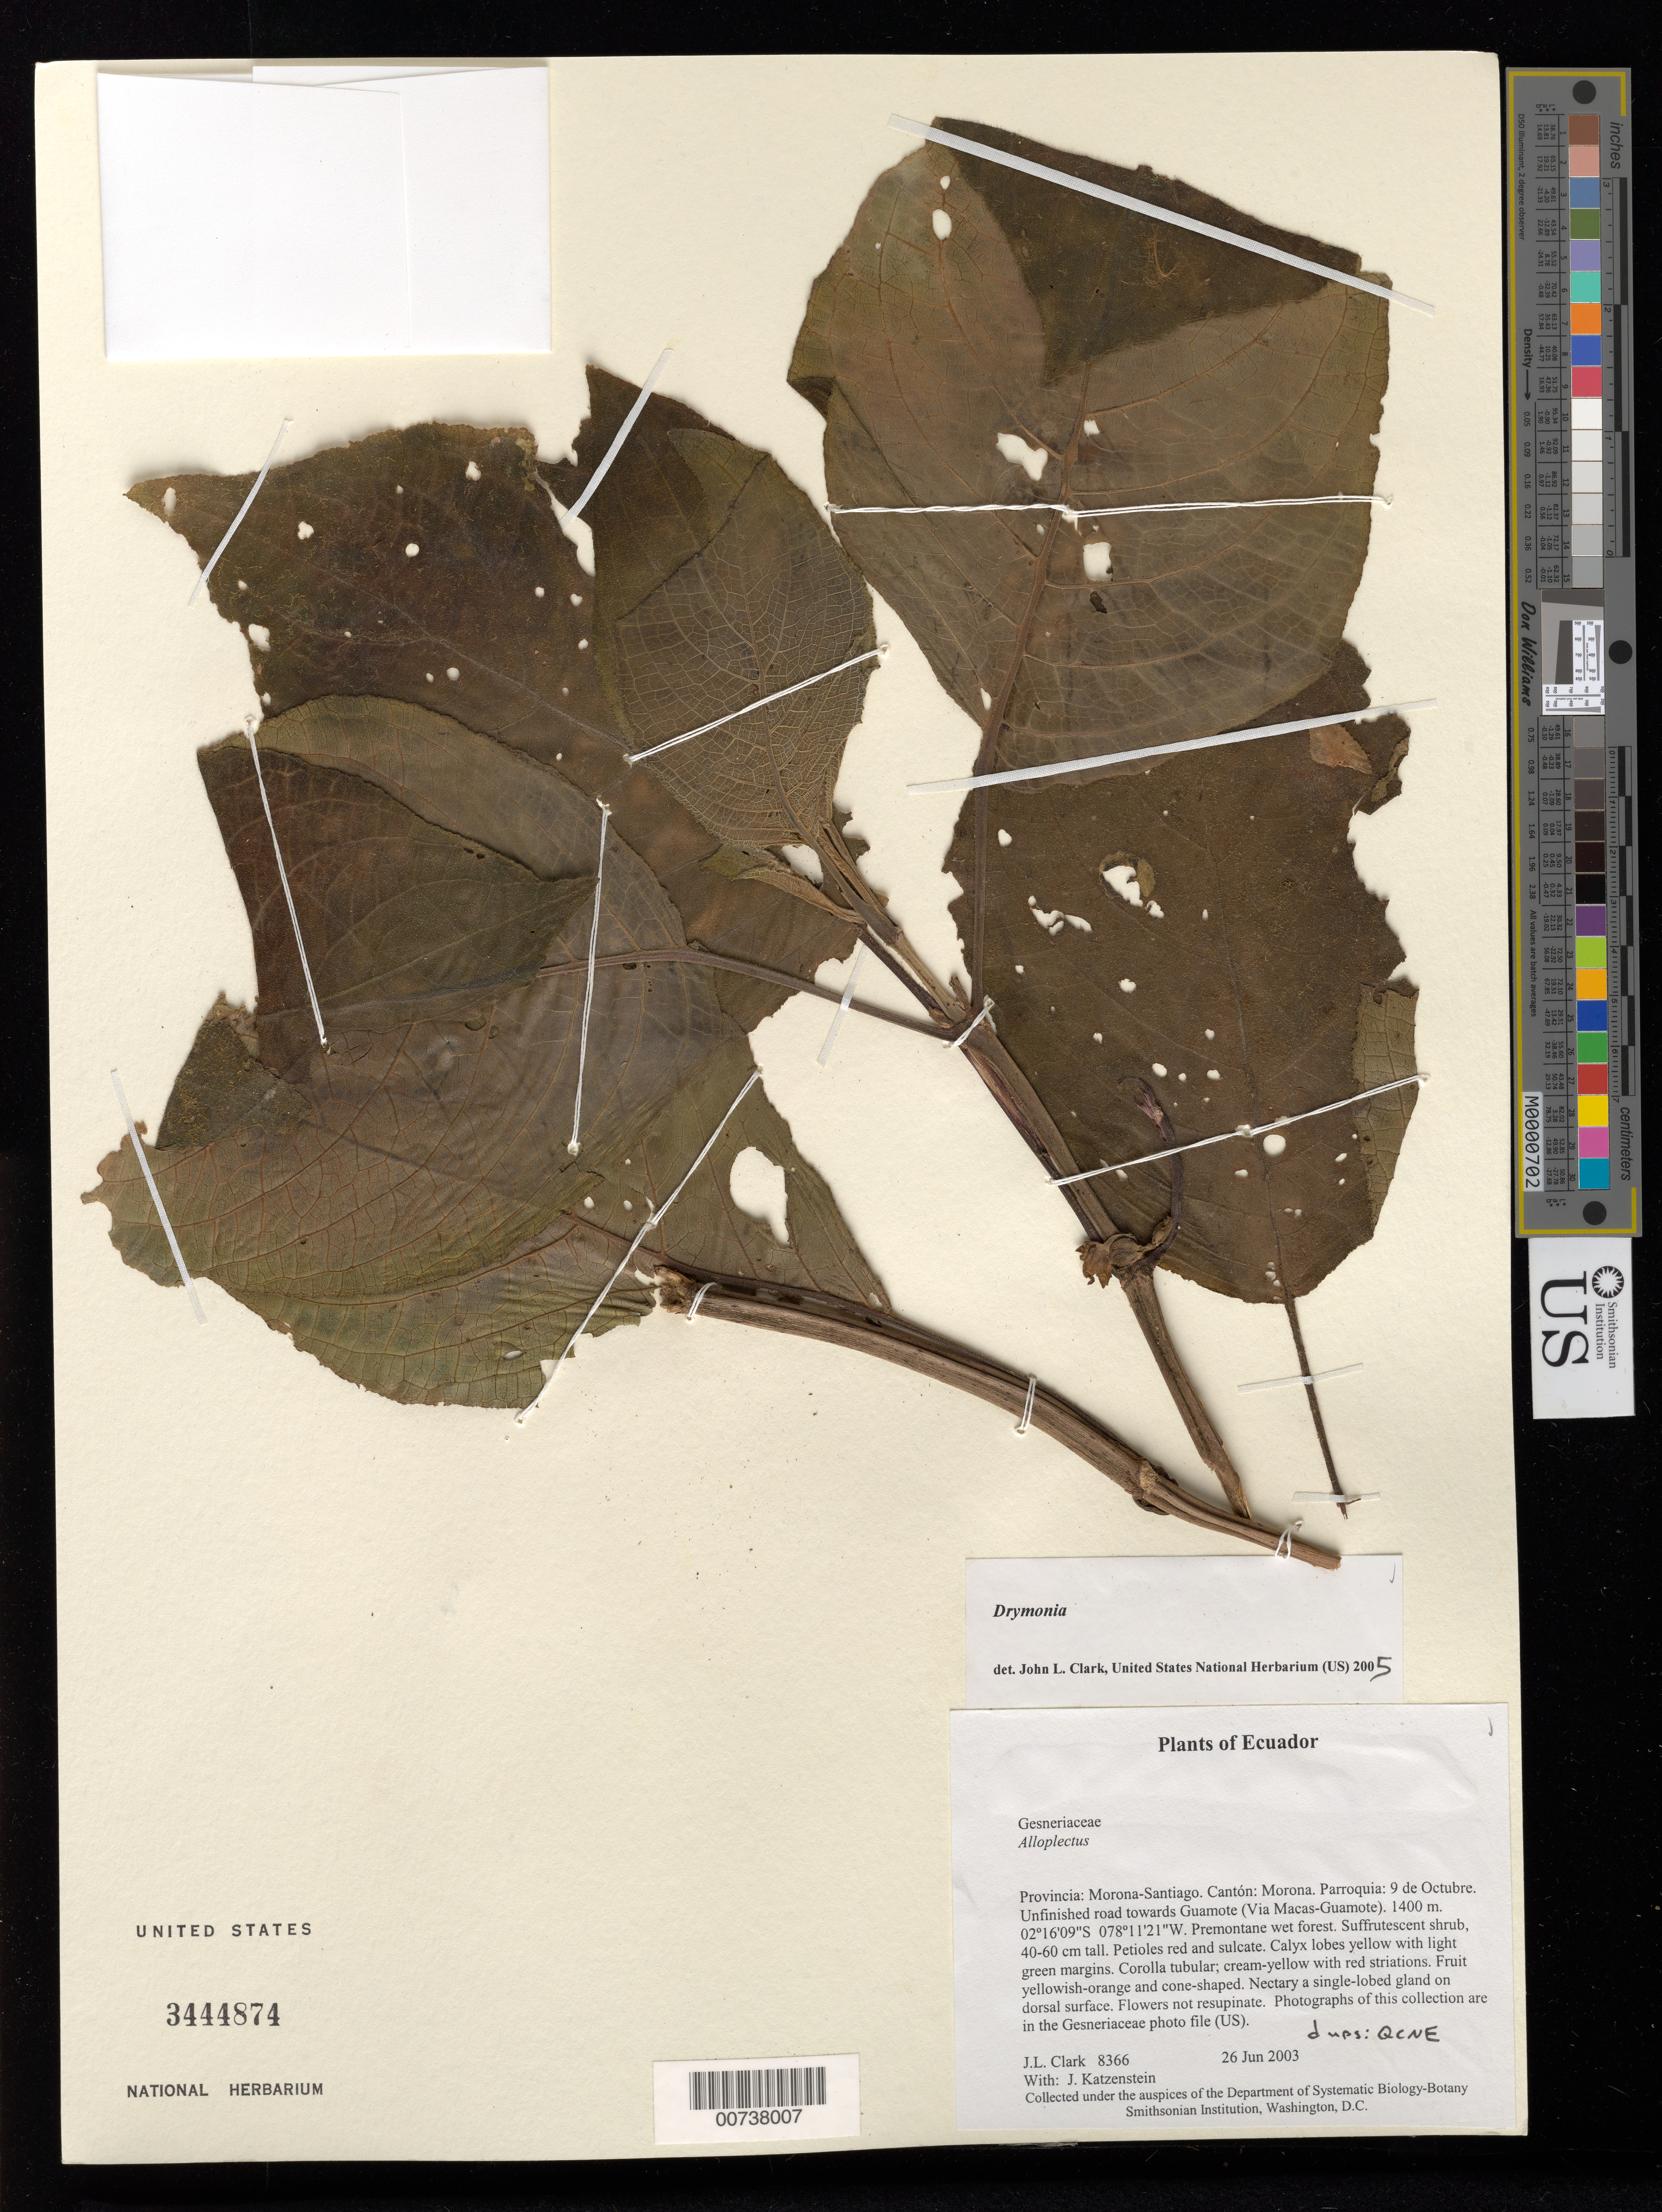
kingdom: Plantae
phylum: Tracheophyta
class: Magnoliopsida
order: Lamiales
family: Gesneriaceae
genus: Drymonia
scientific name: Drymonia sp.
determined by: Clark, J. L., (SEL), The Marie Selby Botanical Garden (UNITED STATES)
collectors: J. L. Clark & J. Katzenstein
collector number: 8366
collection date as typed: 26 Jun 2003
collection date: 2003-06-26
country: Ecuador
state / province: Morona-Santiago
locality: Morona. Parroquia: 9 de Octubre. Unfinished road towards Guamote (Via Macas-Guamote).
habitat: Premontane wet forest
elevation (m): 1400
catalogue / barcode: US 3444874